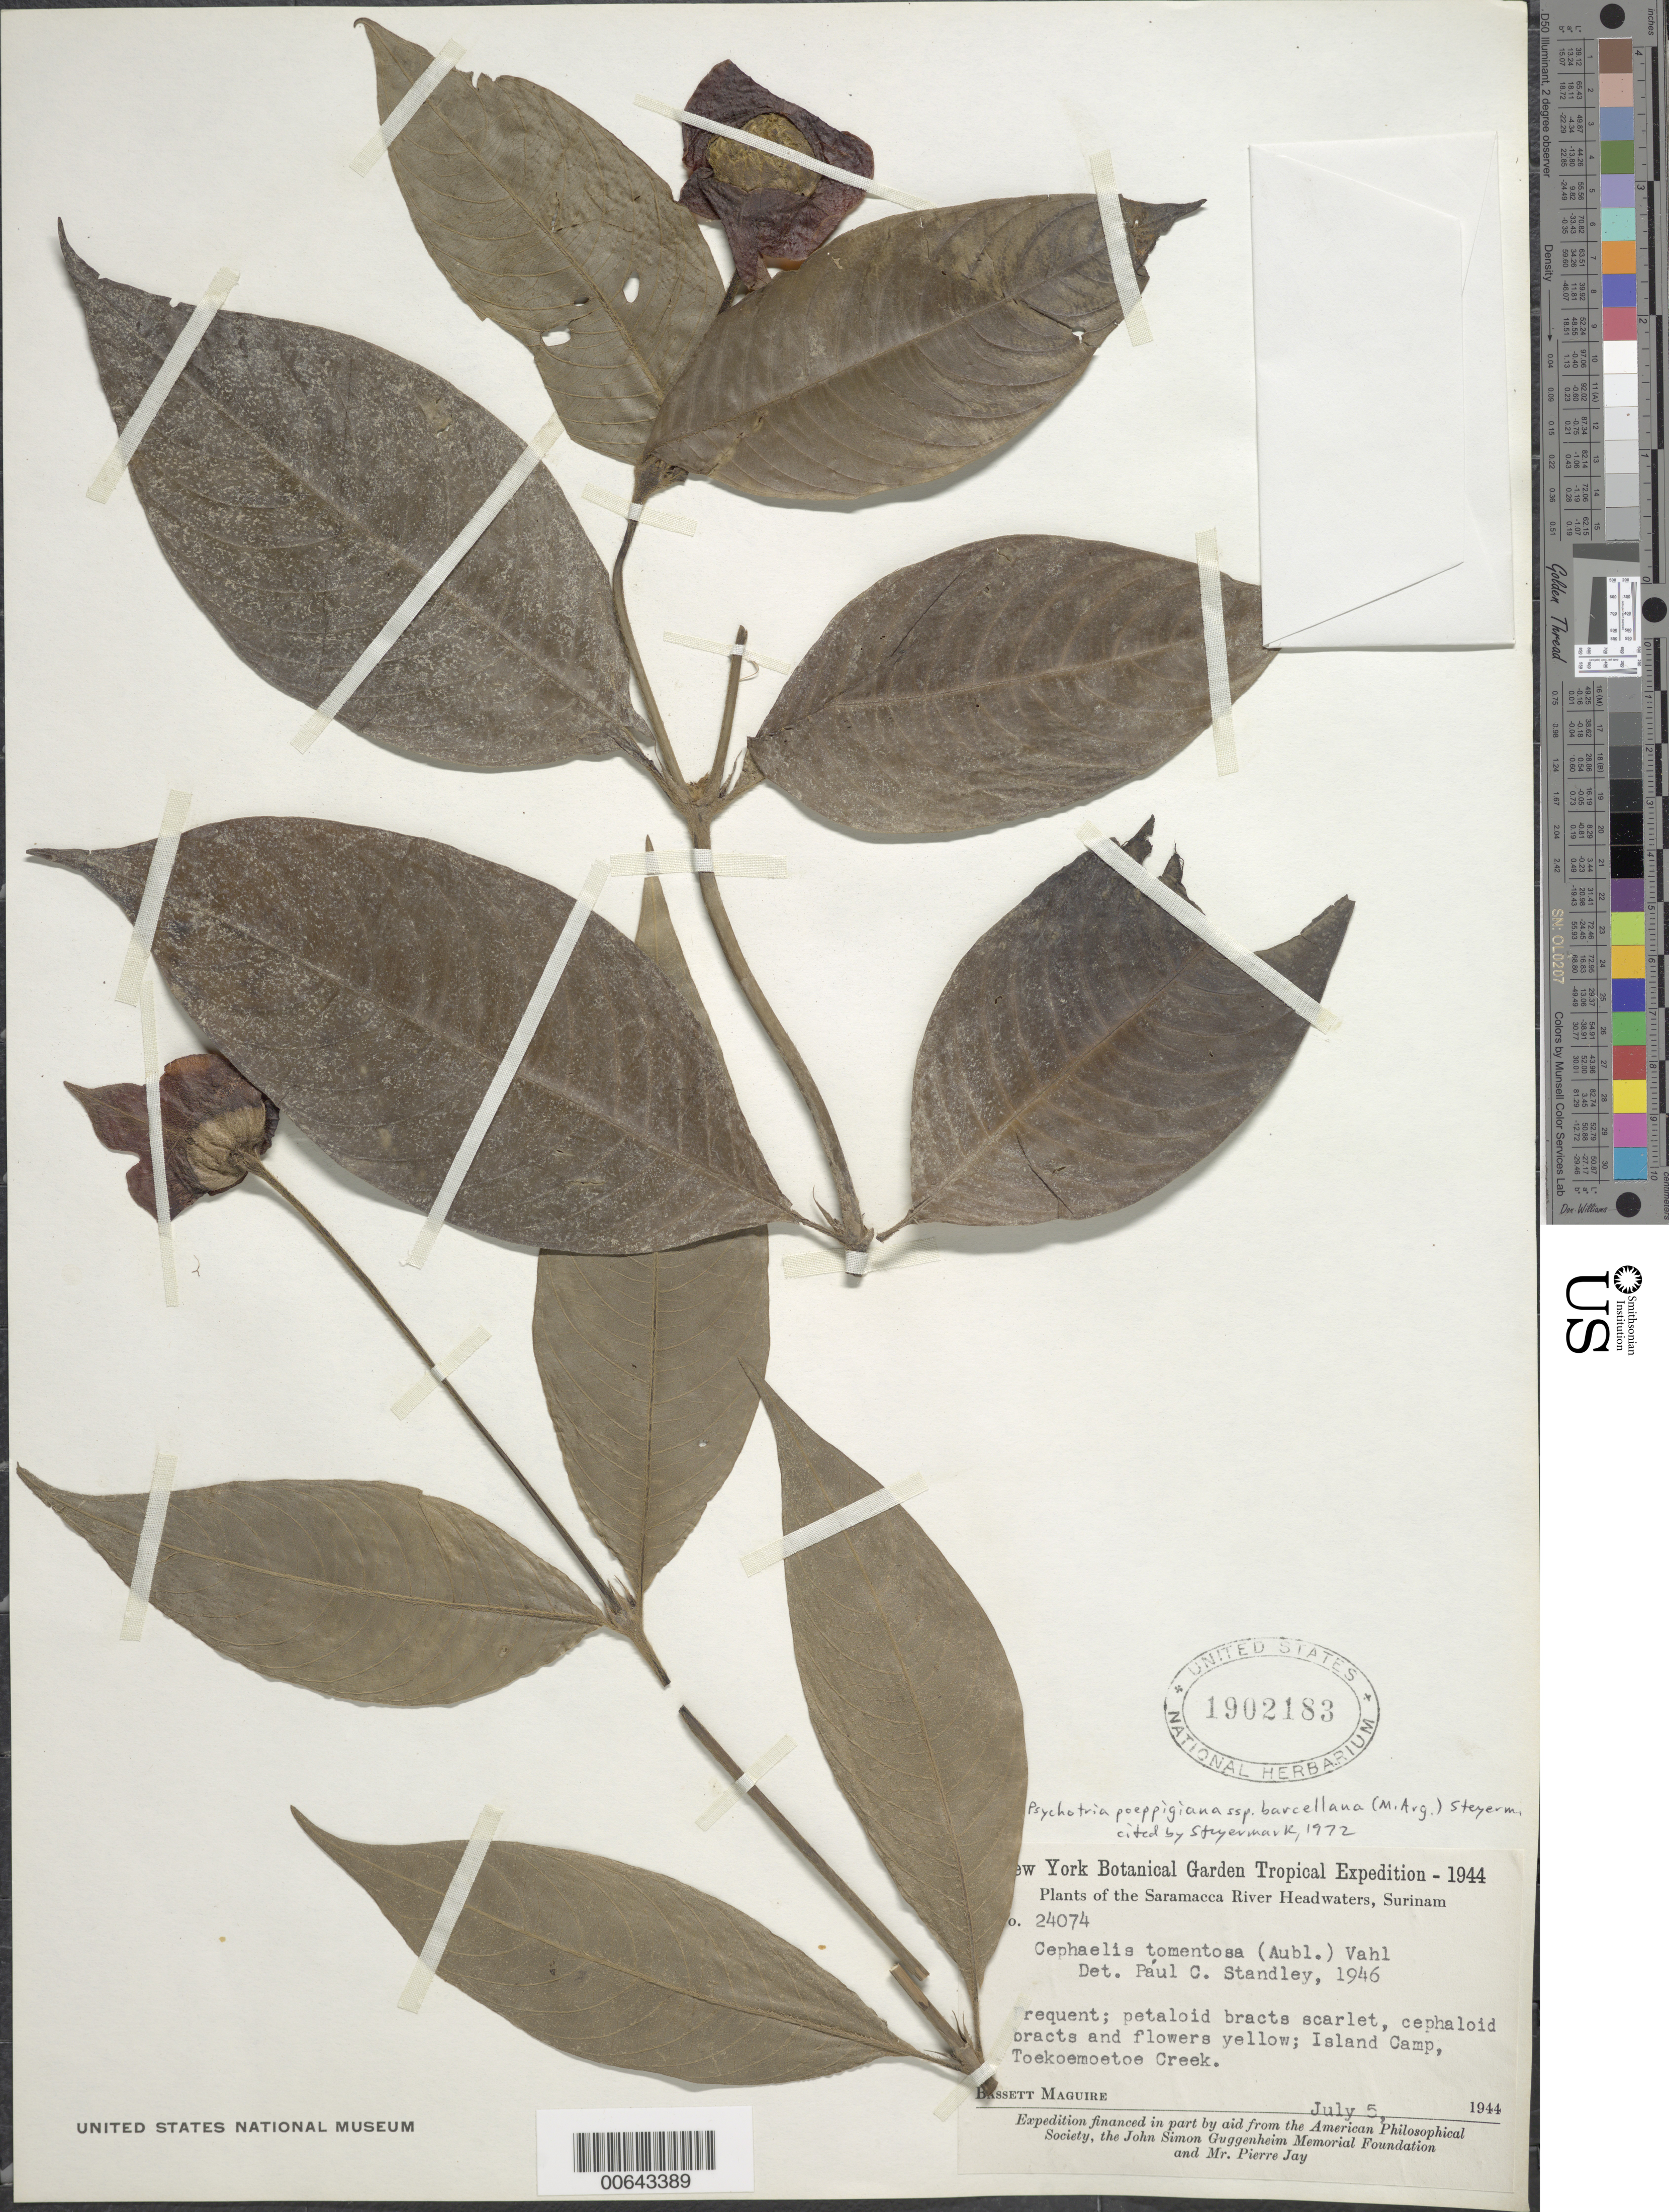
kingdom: Plantae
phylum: Tracheophyta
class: Magnoliopsida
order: Gentianales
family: Rubiaceae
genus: Palicourea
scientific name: Palicourea tomentosa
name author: (Aubl.) Borhidi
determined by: Kirkbride, J. H., Jr.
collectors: B. Maguire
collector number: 24074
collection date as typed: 5-Jul-44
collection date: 1944-07-05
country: Suriname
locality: Saramacca River Headwaters, Toekoemoetoe Creek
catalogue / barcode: US 1902183